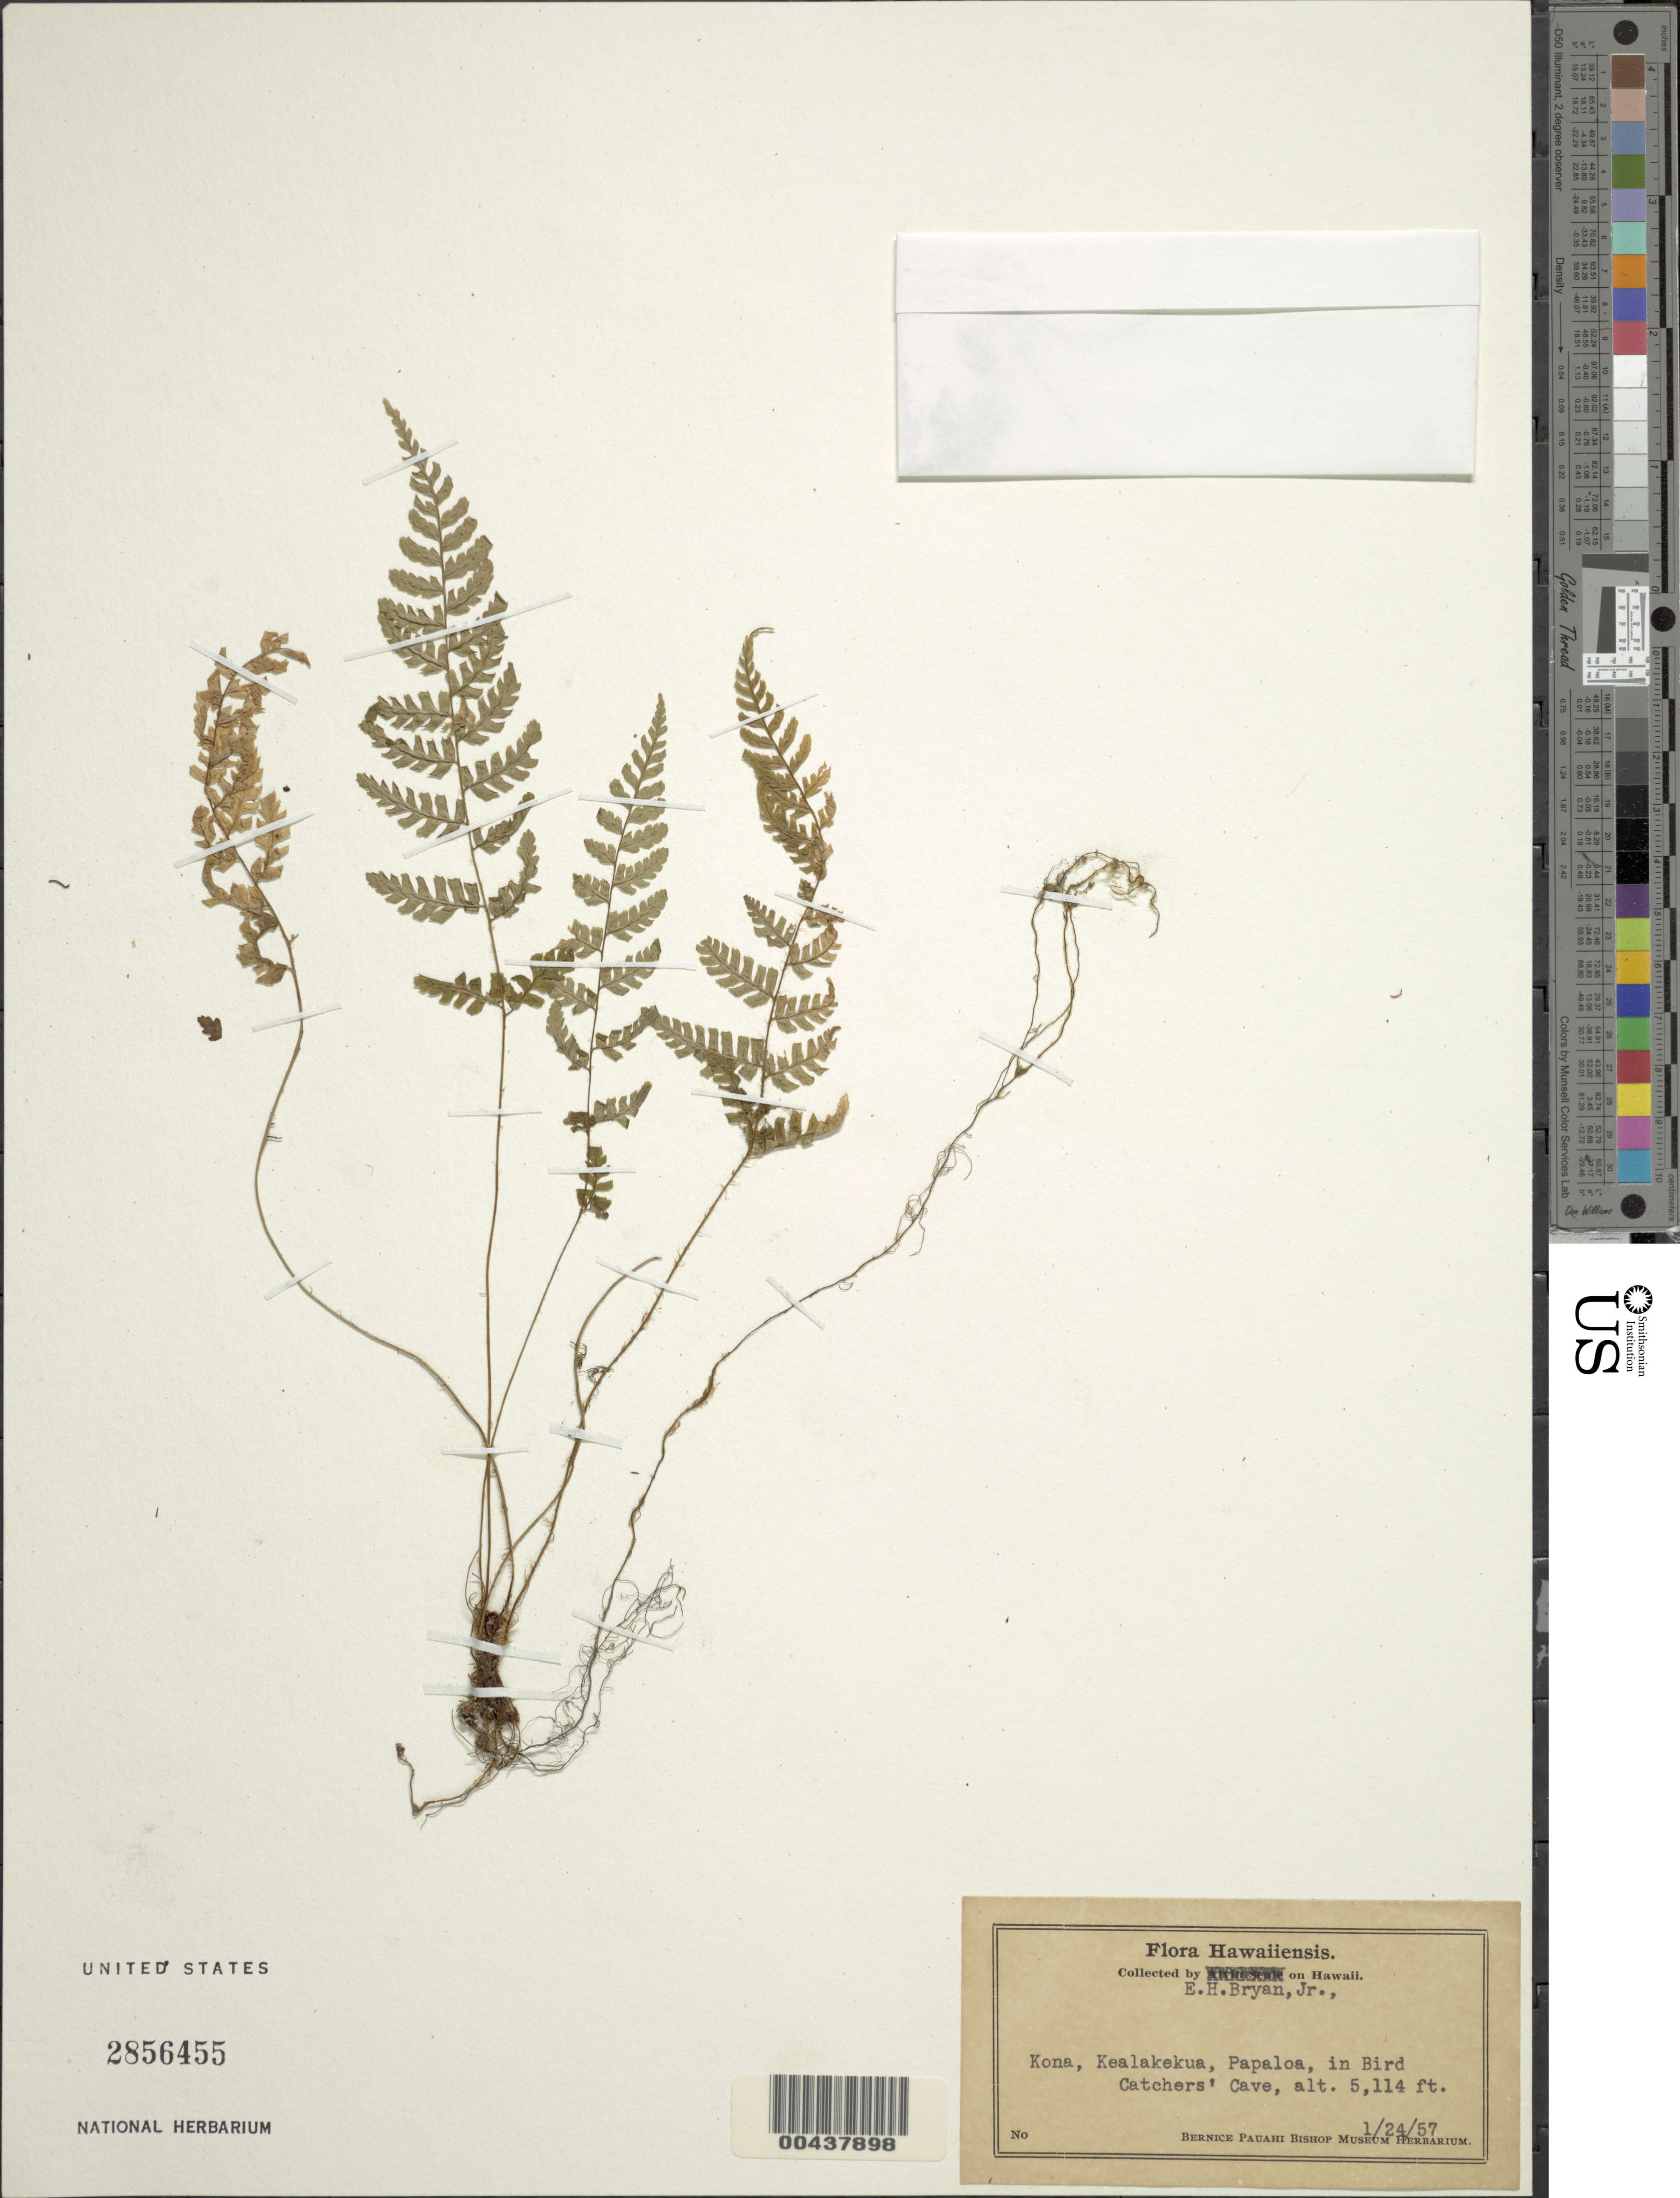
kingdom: Plantae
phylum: Tracheophyta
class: Polypodiopsida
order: Polypodiales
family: Dryopteridaceae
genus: Dryopteris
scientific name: Dryopteris sp.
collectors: E. Bryan Jr.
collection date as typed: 24 Jan 1957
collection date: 1957-01-24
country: United States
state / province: Hawaii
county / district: Hawaii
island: Hawaii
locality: Kona, Kealakekua, Papaloa, in Bird Catchers' Cave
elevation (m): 1559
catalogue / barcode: US 2856455